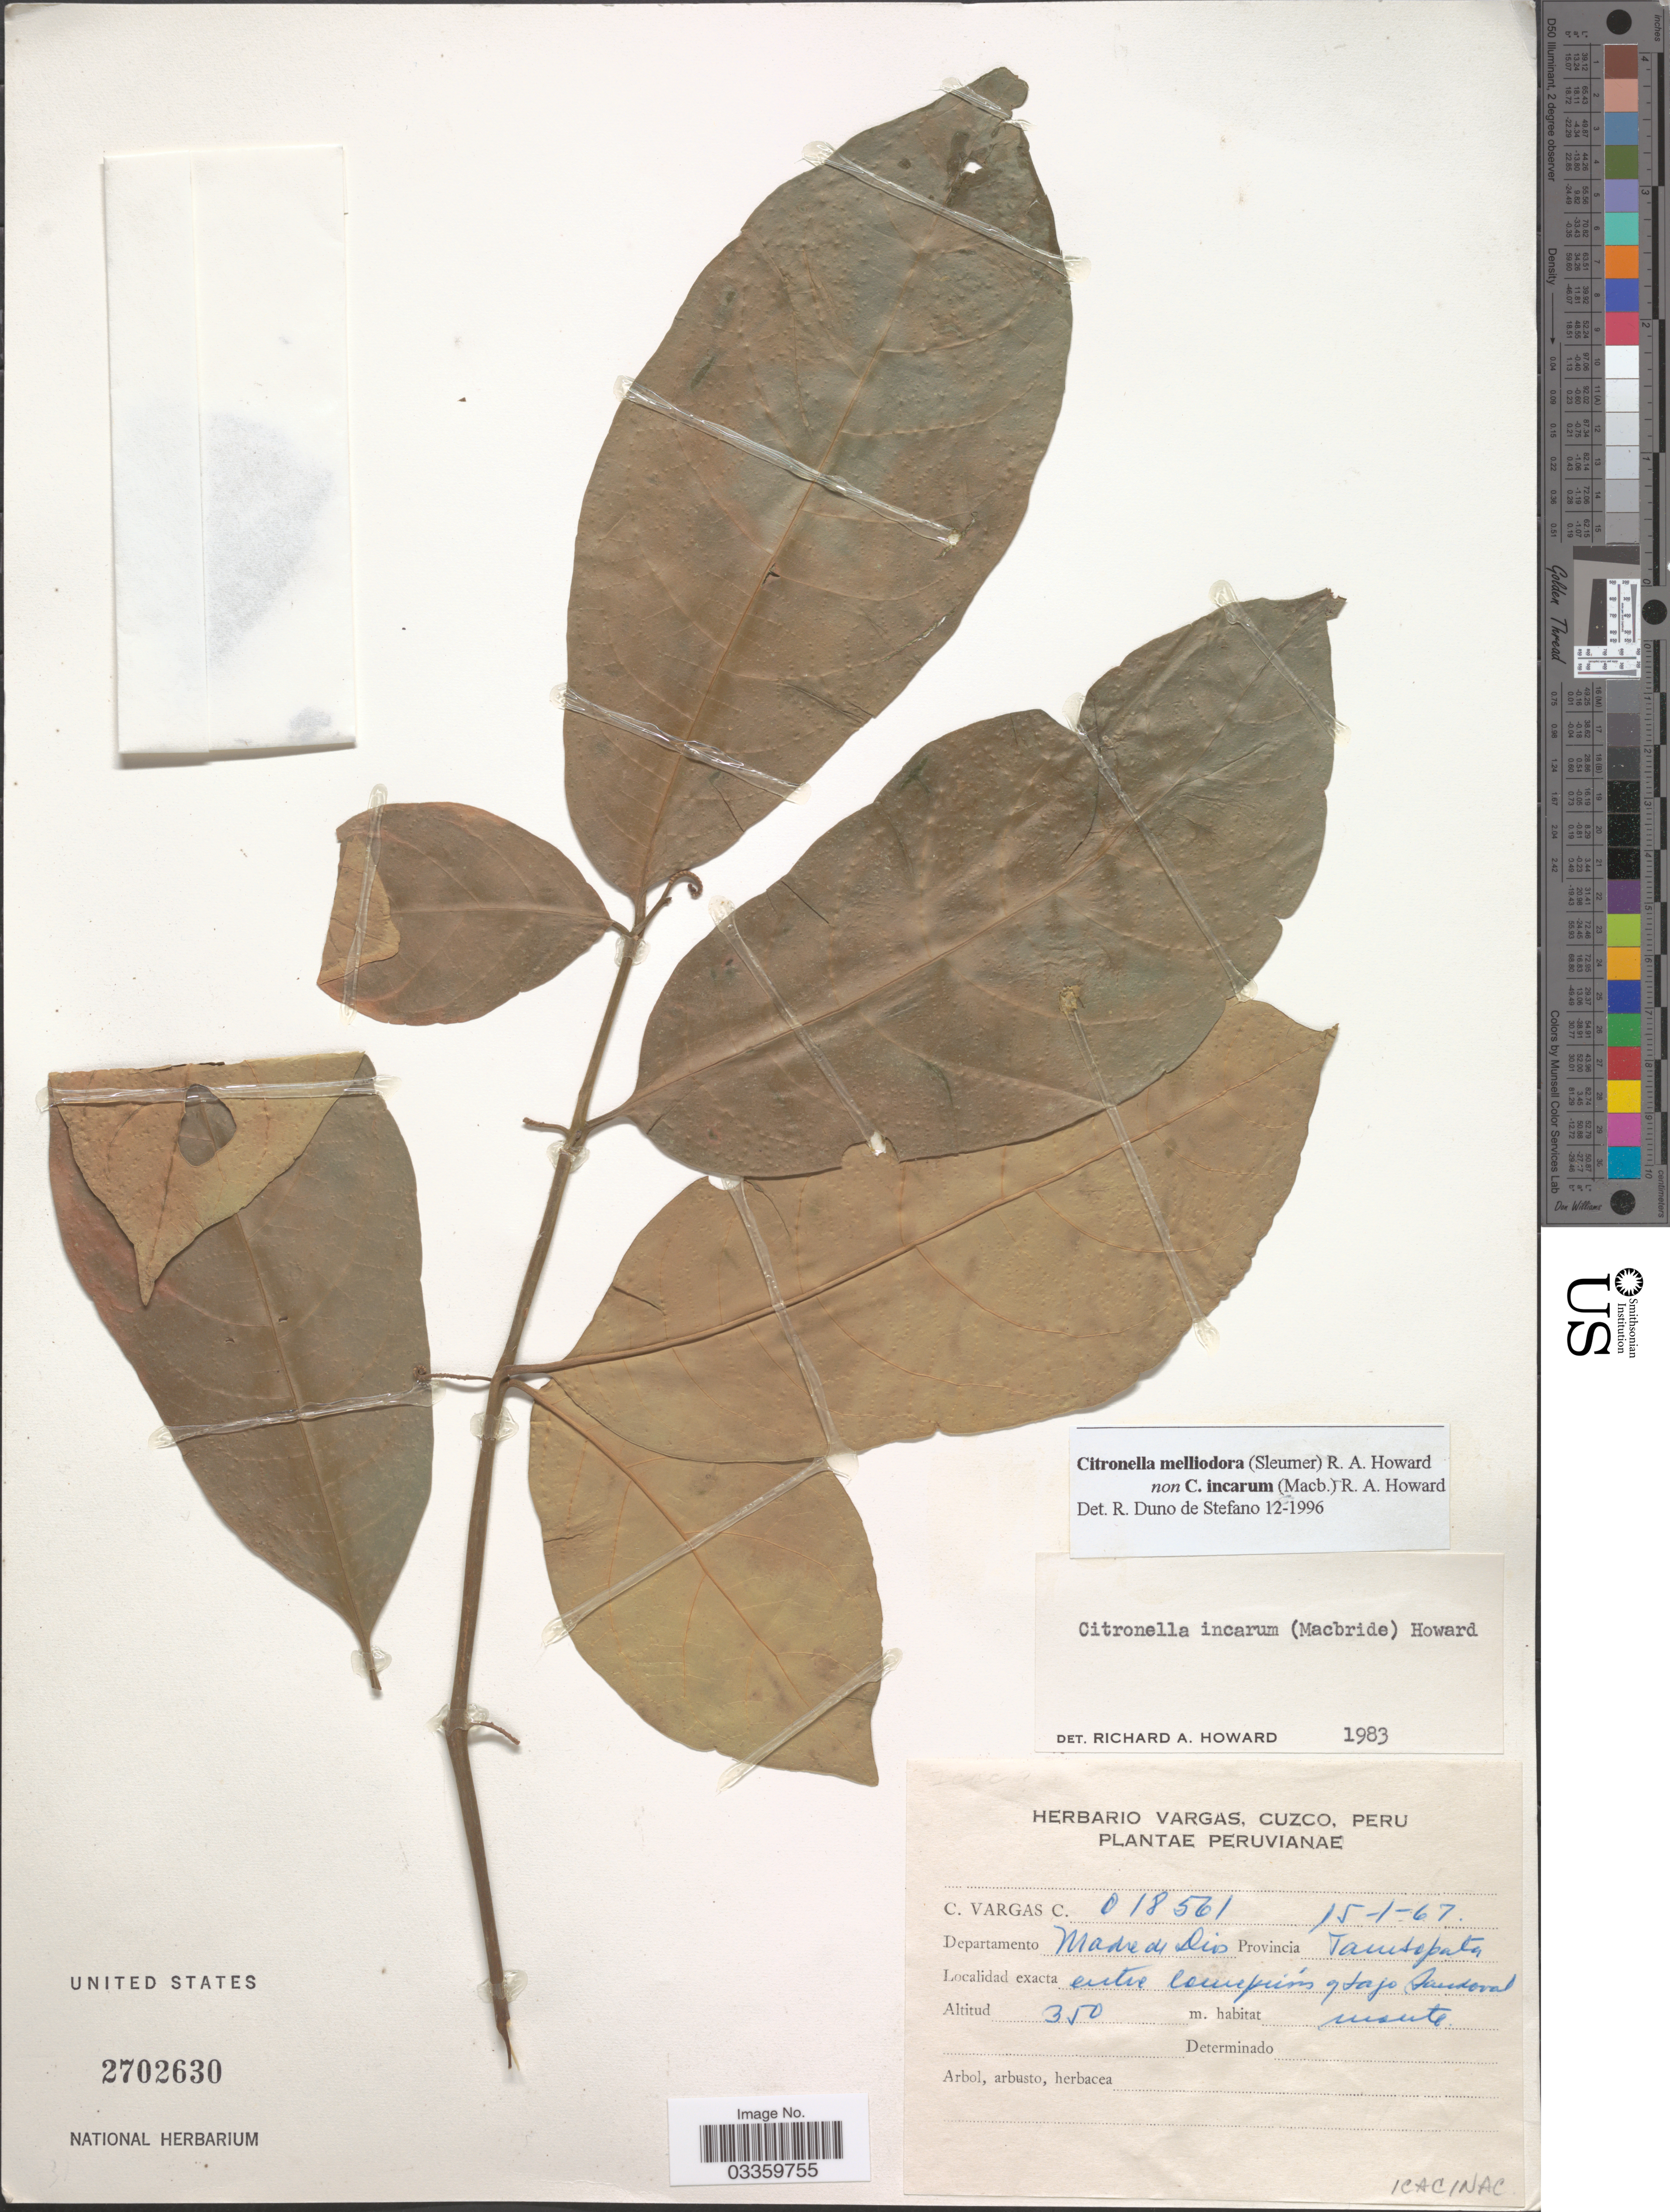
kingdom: Plantae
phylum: Tracheophyta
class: Magnoliopsida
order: Cardiopteridales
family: Cardiopteridaceae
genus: Citronella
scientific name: Citronella melliodora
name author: (Sleumer) R.A. Howard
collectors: C. Vargas Calderón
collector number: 018561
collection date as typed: Transcribed d/m/y: 15/1/67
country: Peru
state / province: Madre de Dios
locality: Departamento Madre de Dios, Provincia Tambopata, entre Concepción y Lago Sandoval.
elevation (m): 350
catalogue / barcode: US 2702630